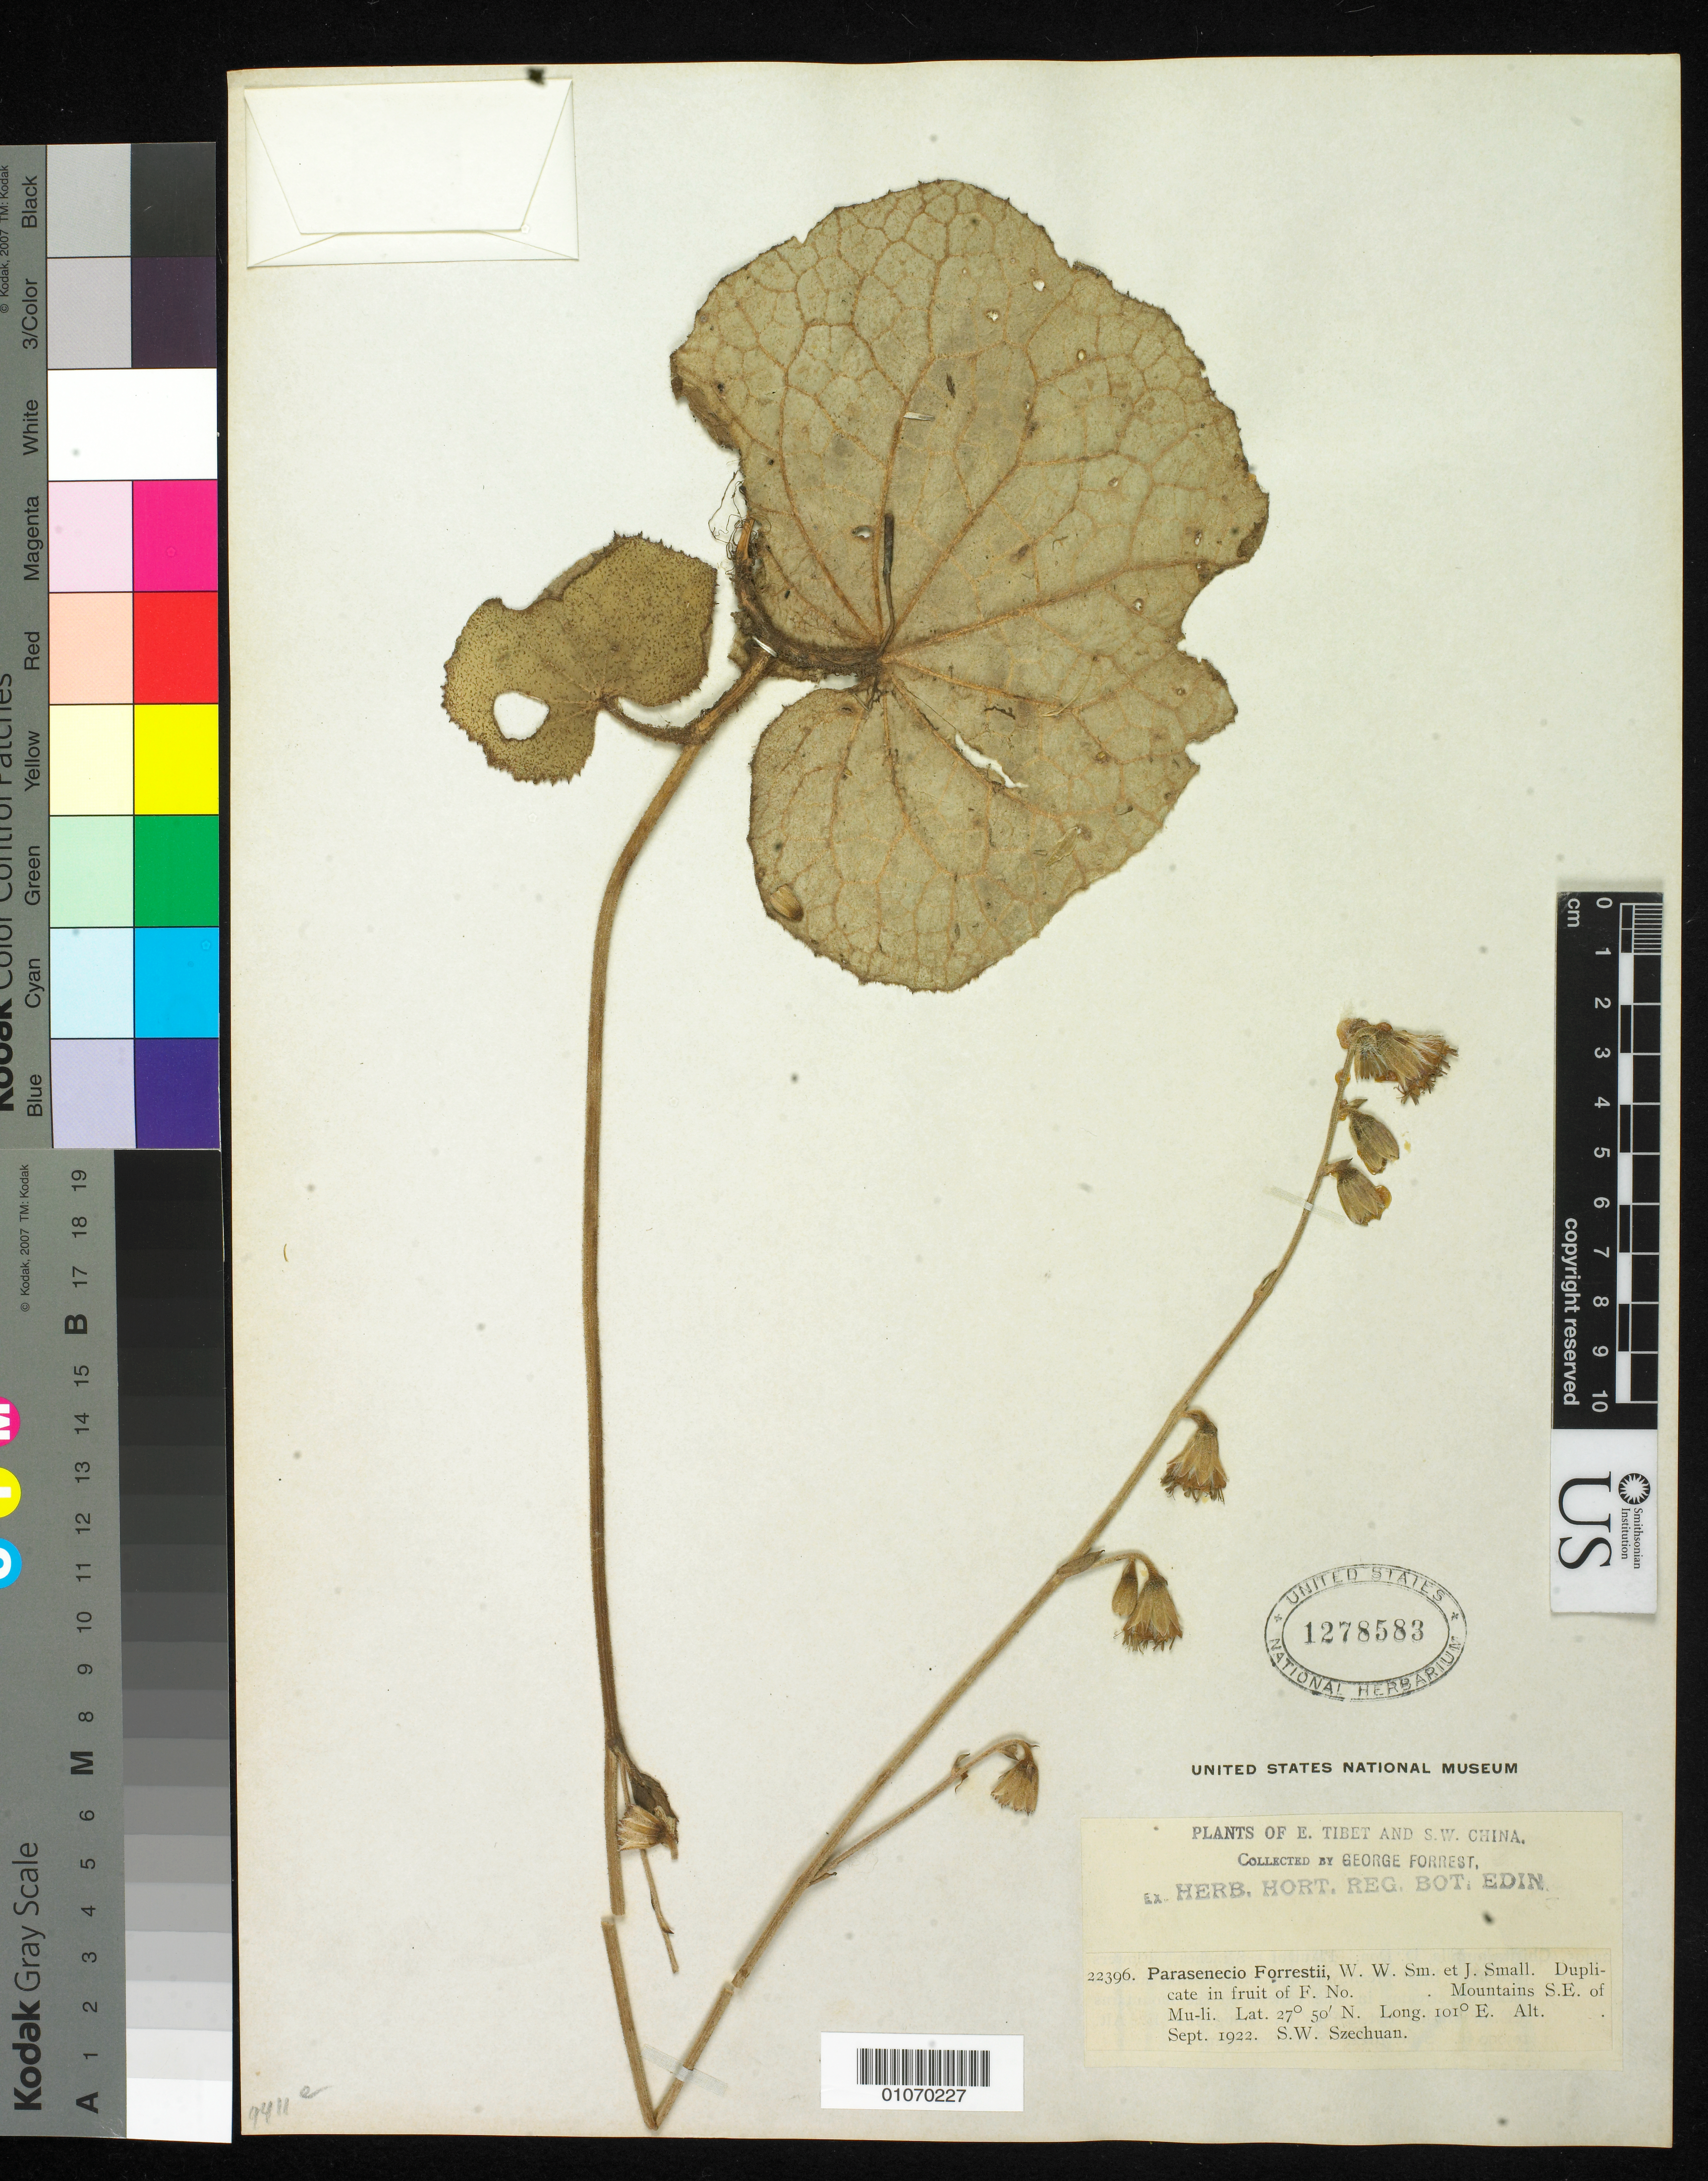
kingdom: Plantae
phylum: Tracheophyta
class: Magnoliopsida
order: Asterales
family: Asteraceae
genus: Parasenecio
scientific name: Parasenecio forrestii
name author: W.W. Sm. & Small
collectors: G. Forrest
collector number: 22396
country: China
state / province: Sichuan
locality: Mountains Se of Mu-li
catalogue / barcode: US 1278583